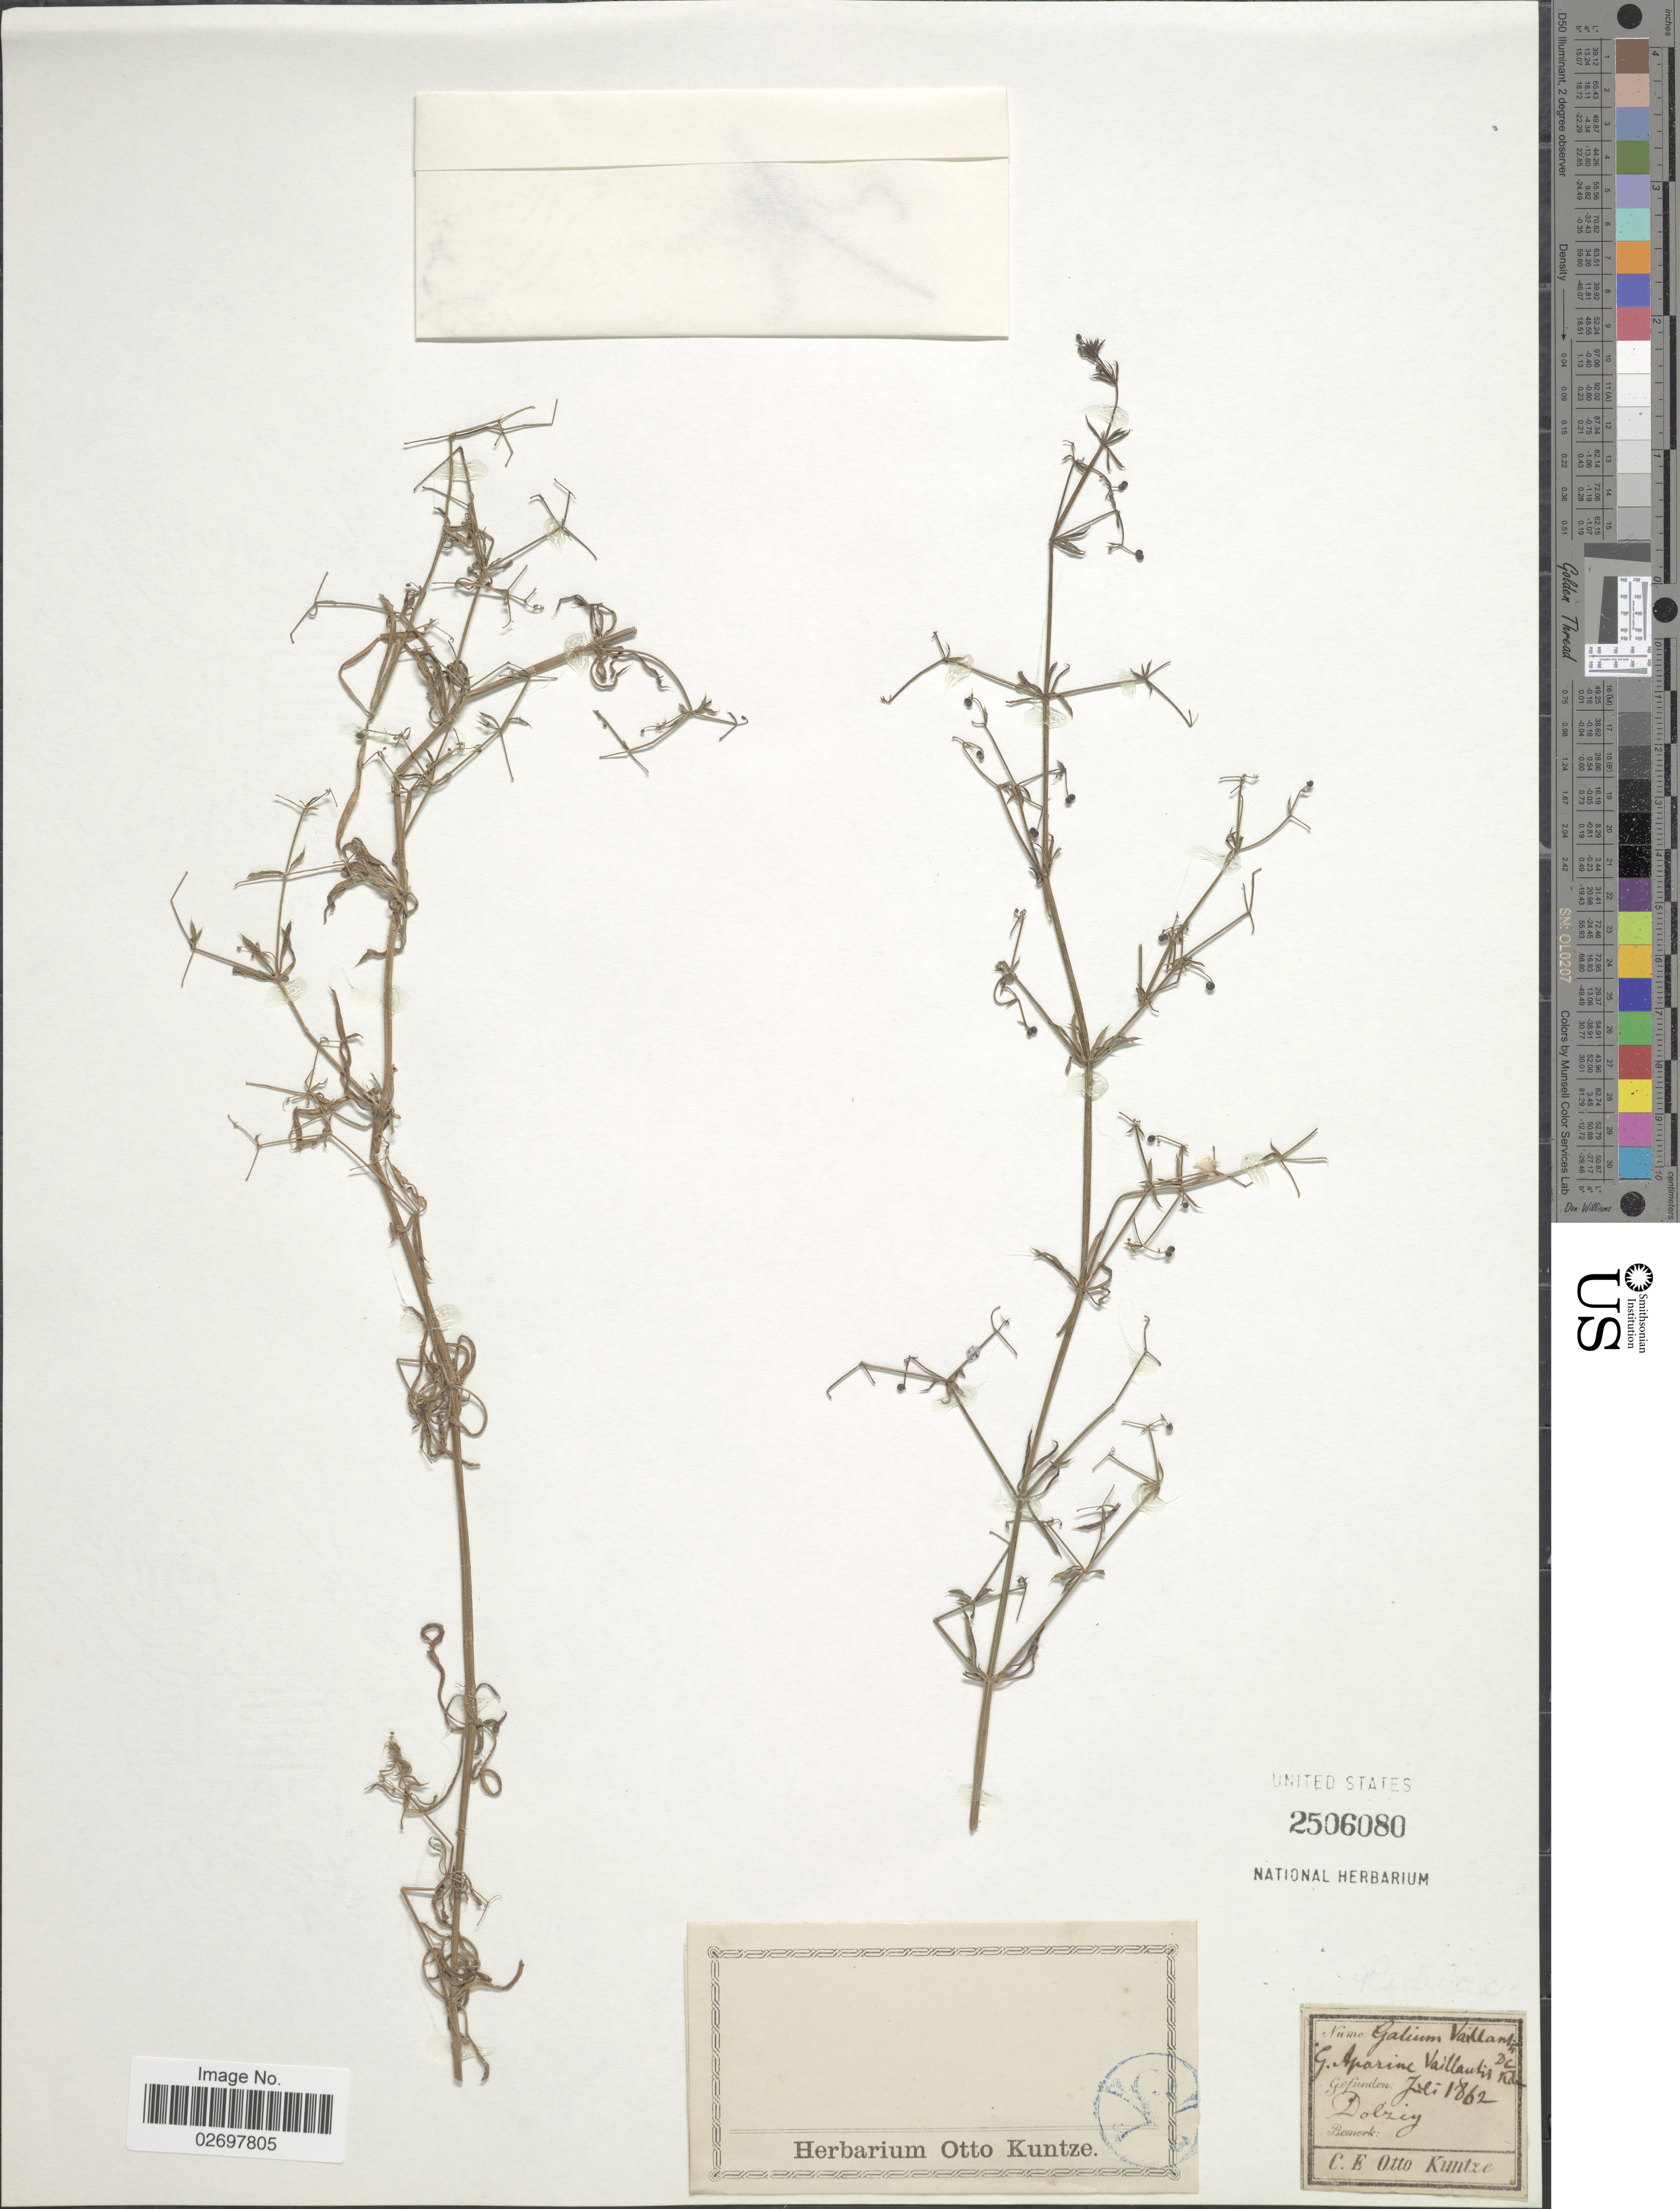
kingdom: Plantae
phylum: Tracheophyta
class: Magnoliopsida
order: Gentianales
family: Rubiaceae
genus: Galium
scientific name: Galium vaillantii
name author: DC.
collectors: C.E.O. Kuntze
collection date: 1862-07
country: Germany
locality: Dolzig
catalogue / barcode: US 2506080